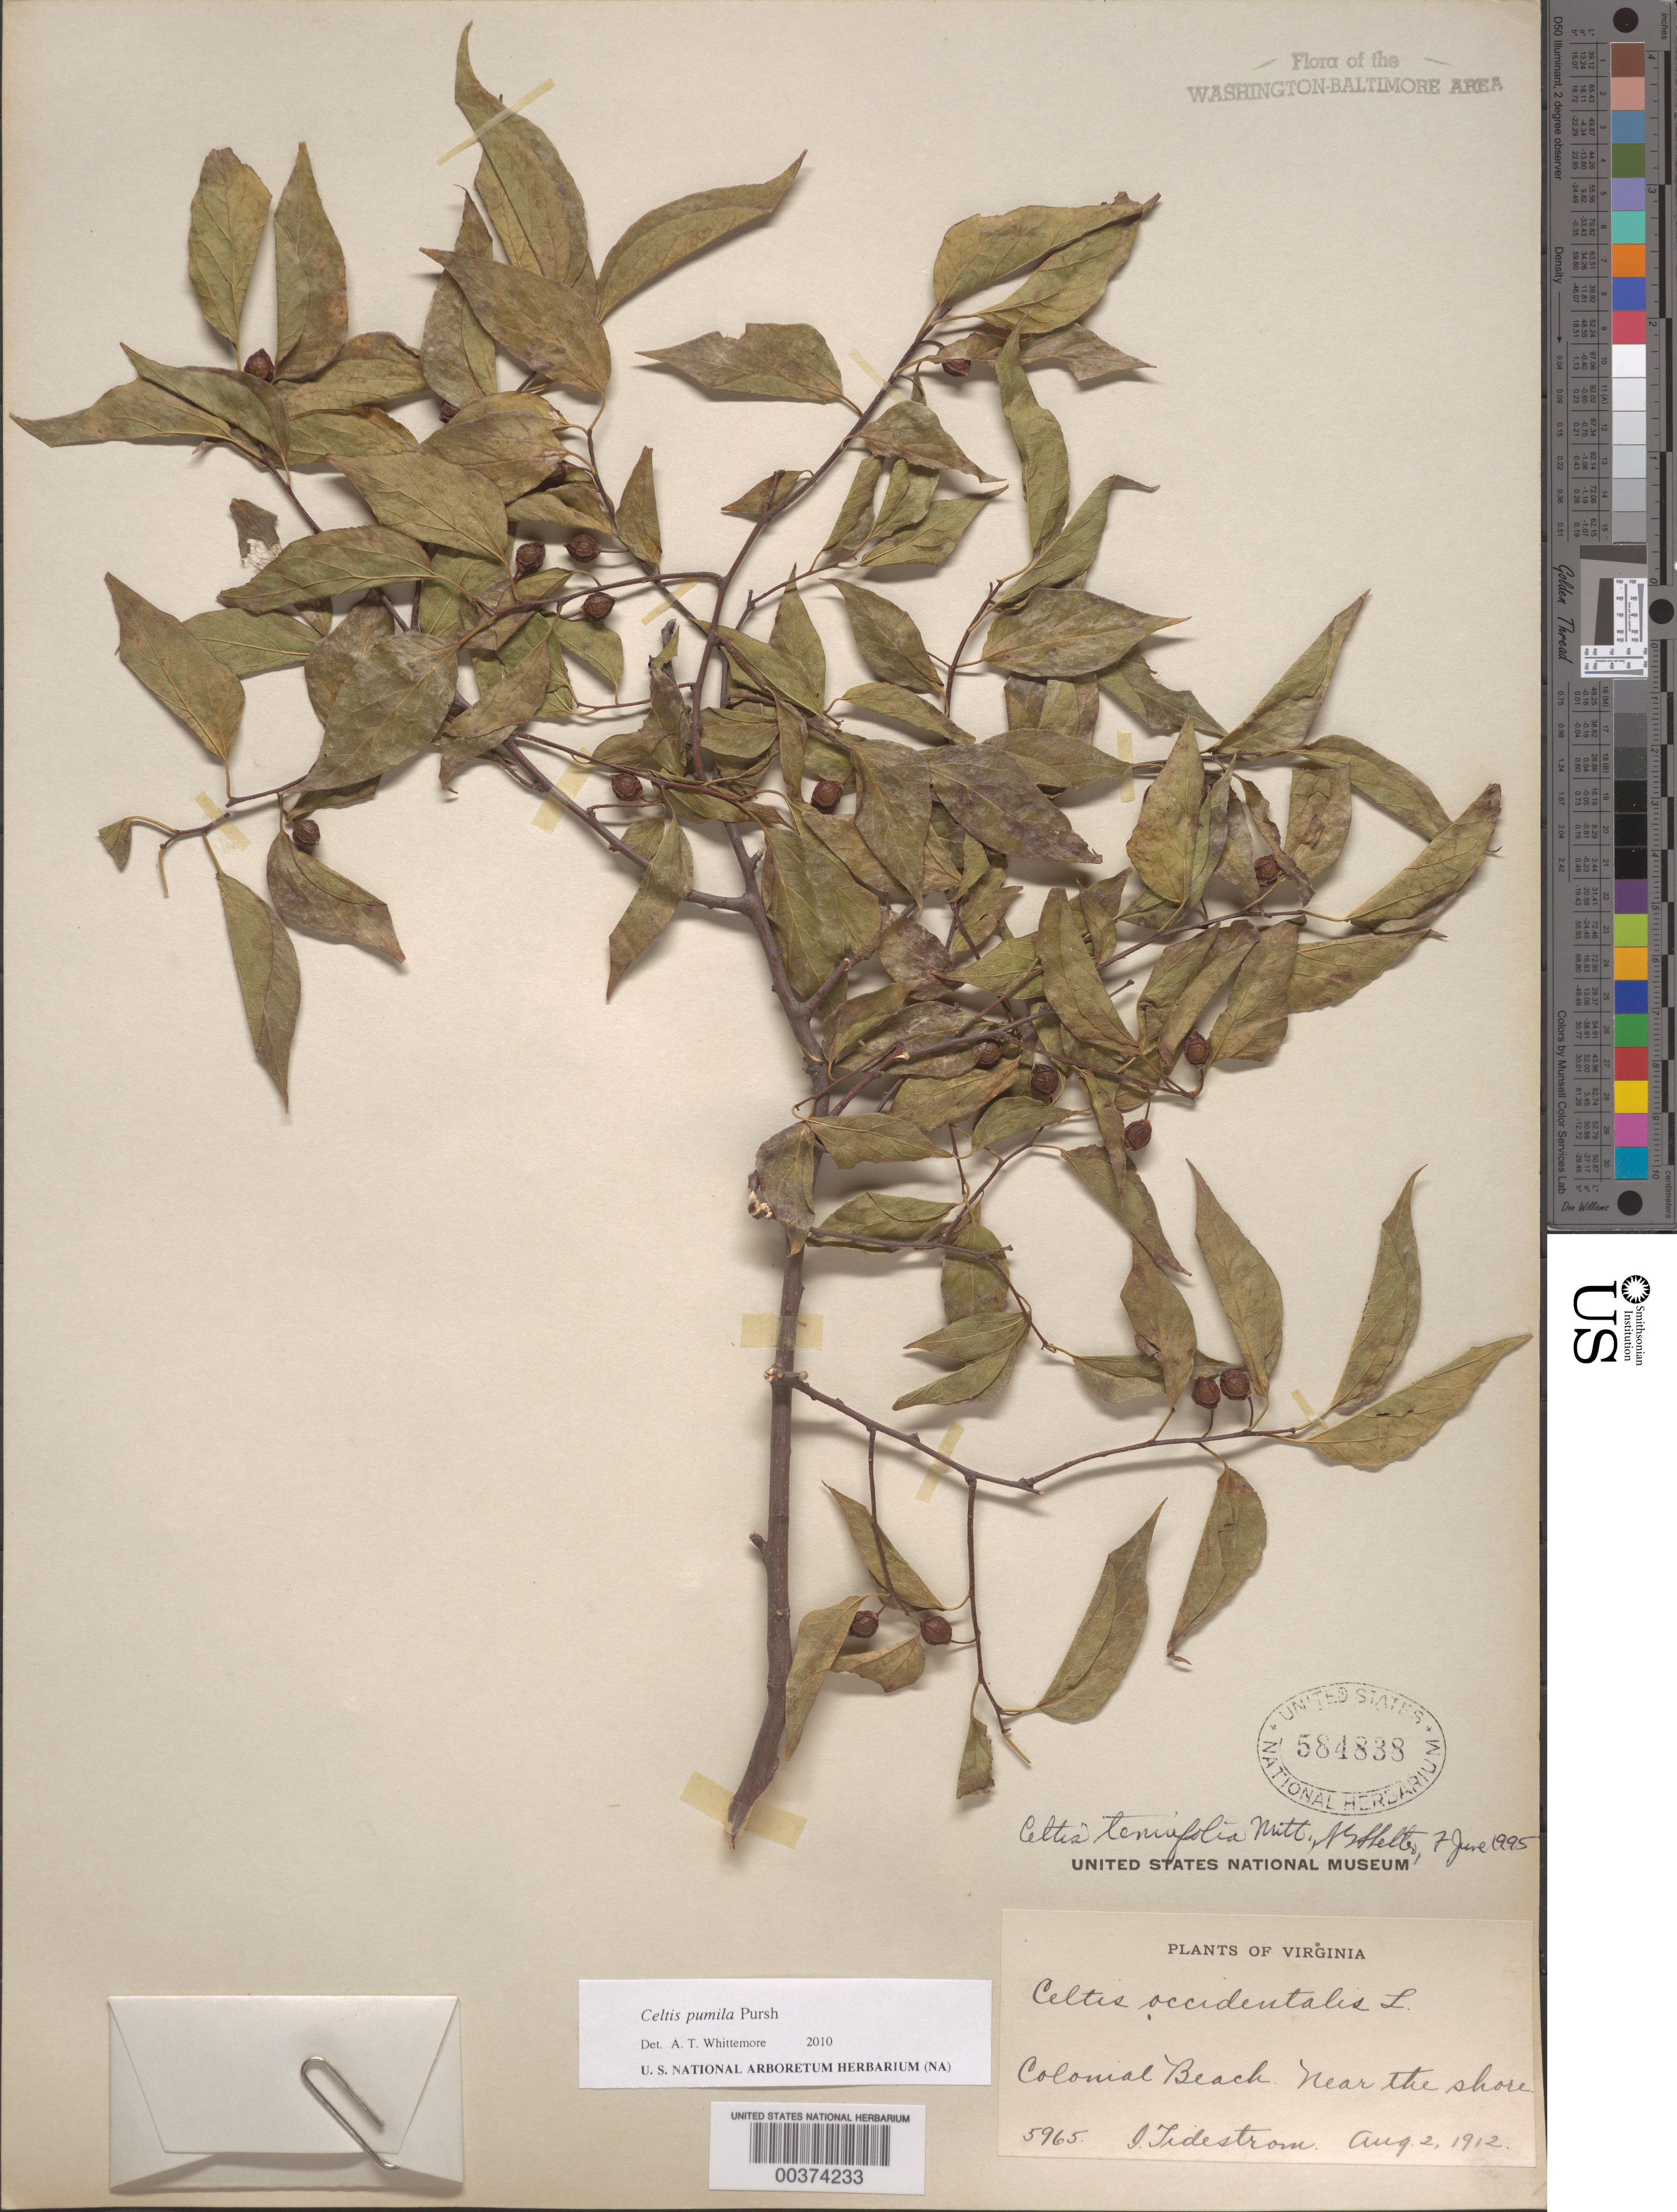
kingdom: Plantae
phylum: Tracheophyta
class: Magnoliopsida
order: Rosales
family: Cannabaceae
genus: Celtis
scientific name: Celtis pumila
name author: Pursh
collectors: I. F. Tidestrom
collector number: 5965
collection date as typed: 02 Aug 1912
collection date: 1912-08-02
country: United States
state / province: Virginia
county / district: King George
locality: Colonial Beach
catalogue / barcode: US 584838